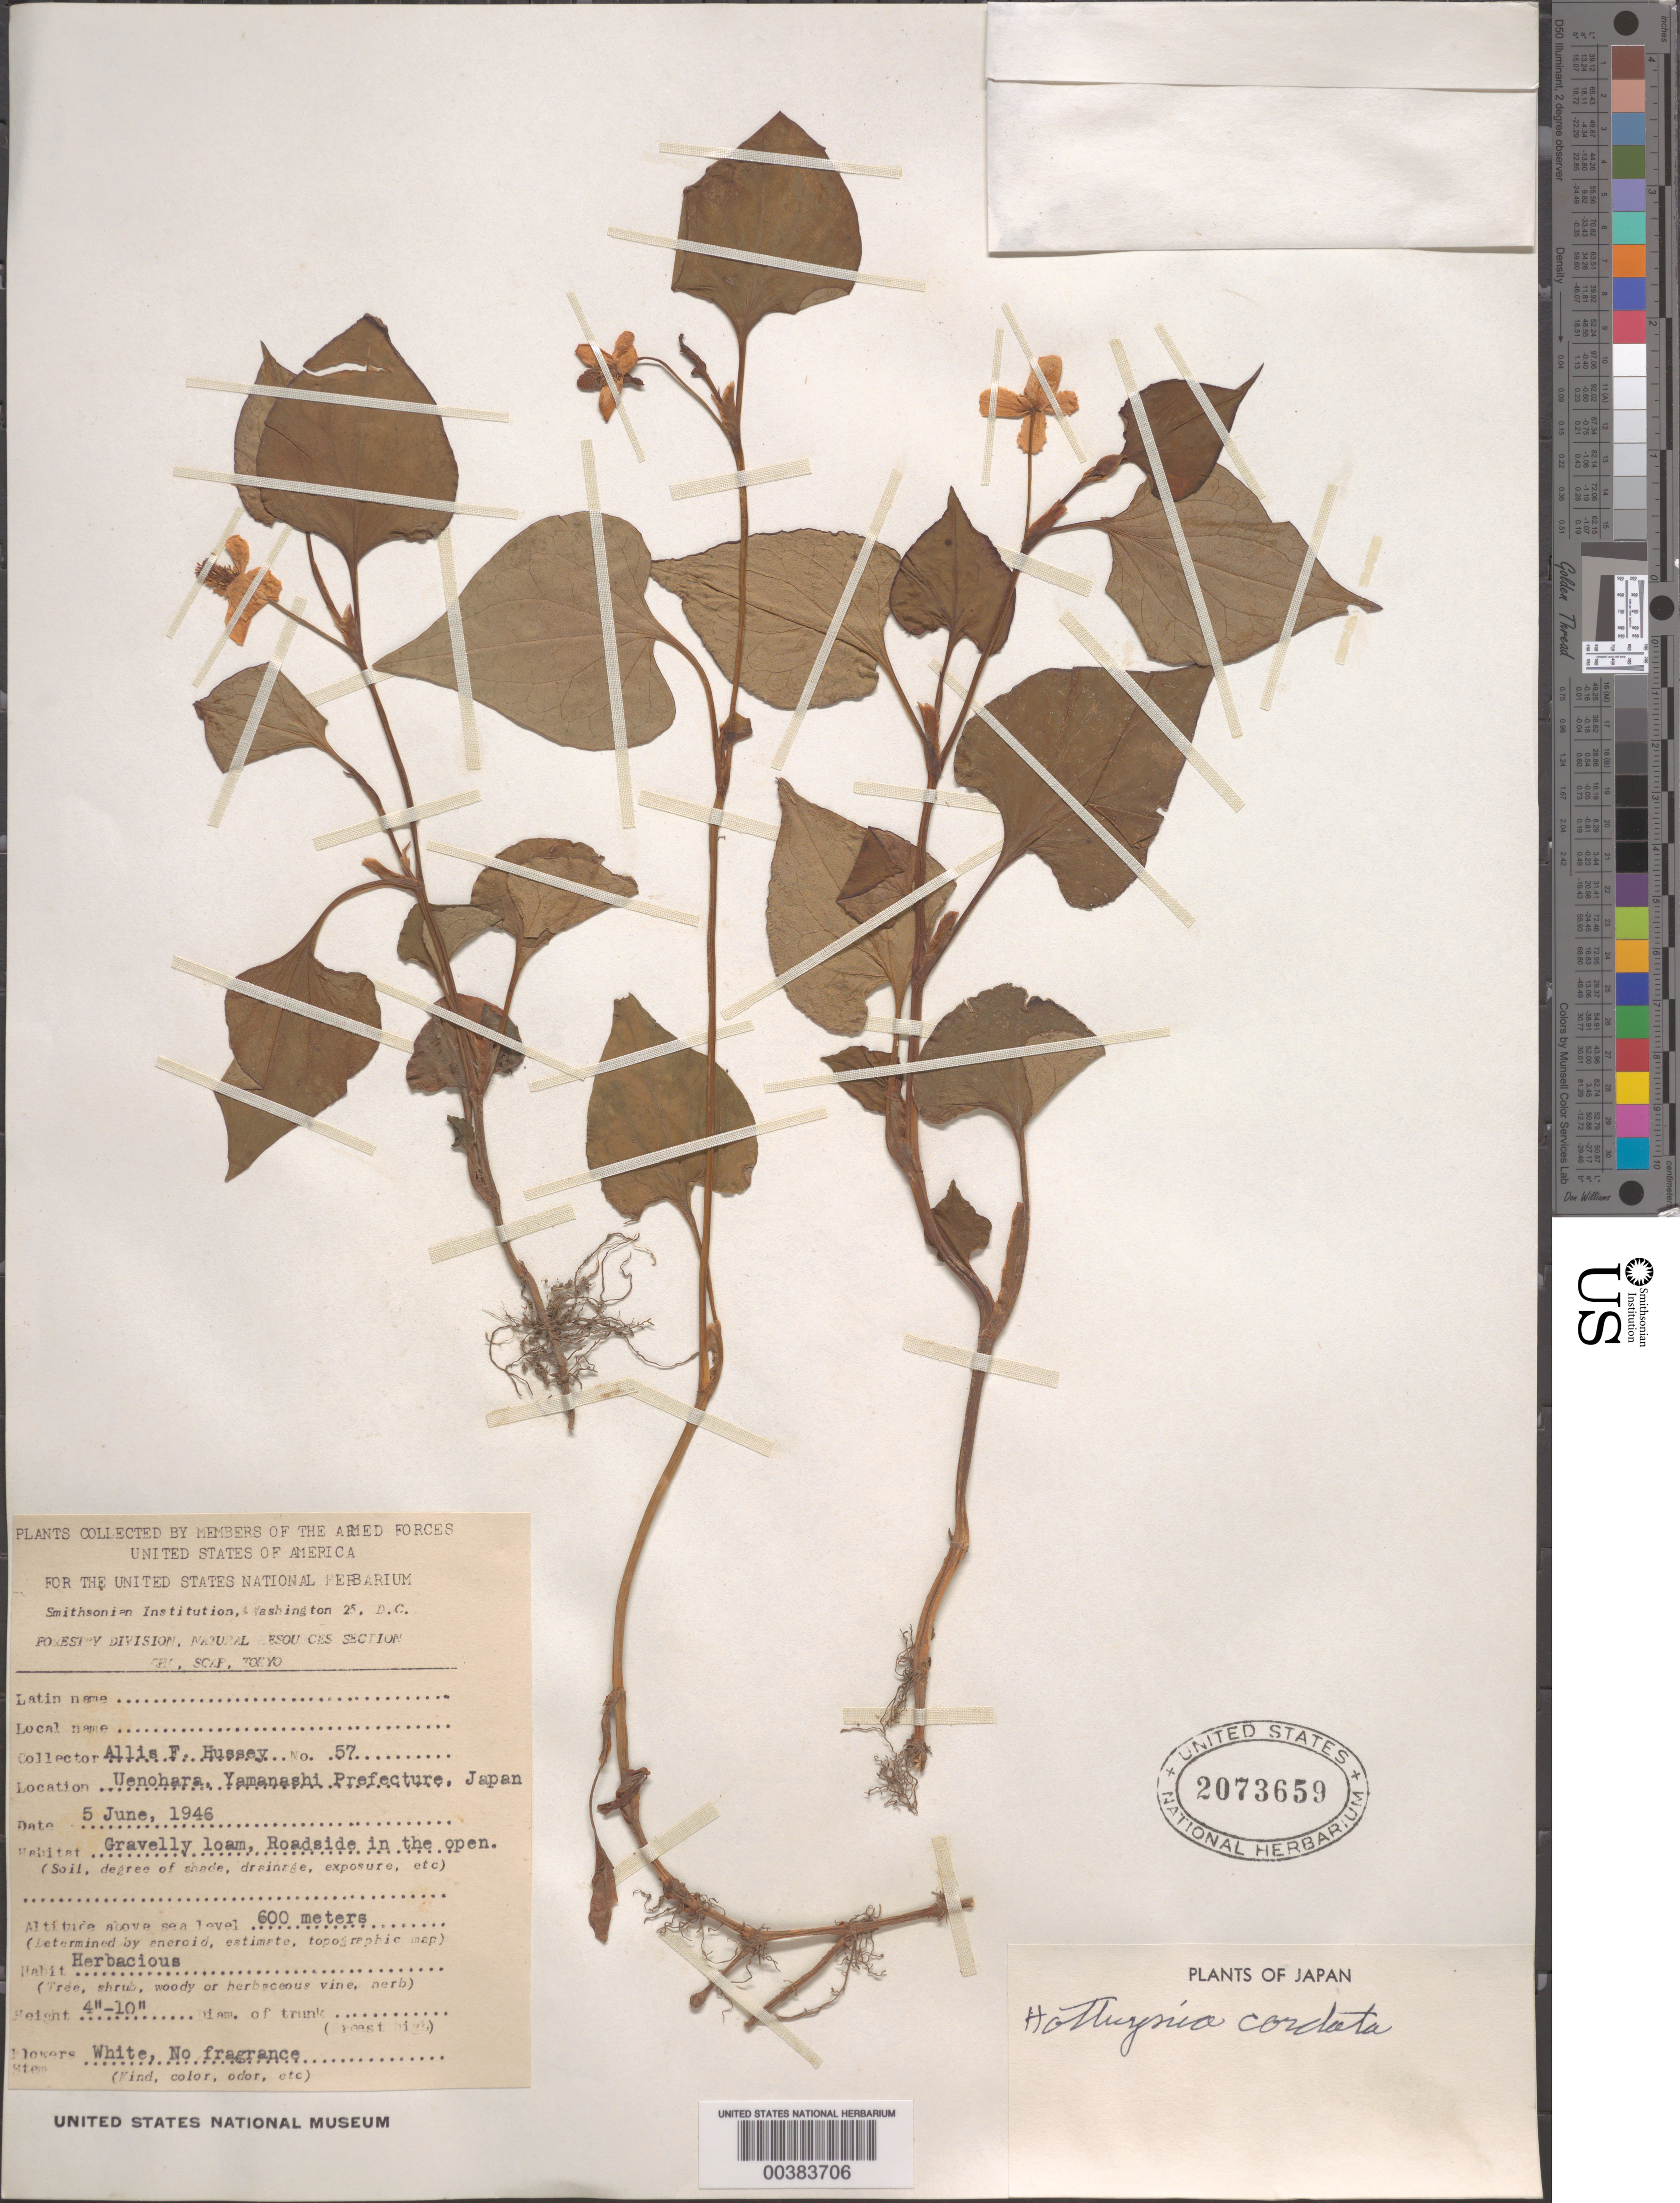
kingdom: Plantae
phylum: Tracheophyta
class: Magnoliopsida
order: Piperales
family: Saururaceae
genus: Houttuynia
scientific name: Houttuynia cordata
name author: Thunb.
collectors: A. Hussey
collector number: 57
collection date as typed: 05 Jun 1946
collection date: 1946-06-05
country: Japan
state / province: Yamanasi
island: Honshu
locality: Uenohara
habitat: Gravelly loam, roadside in the open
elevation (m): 600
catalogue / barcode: US 2073659